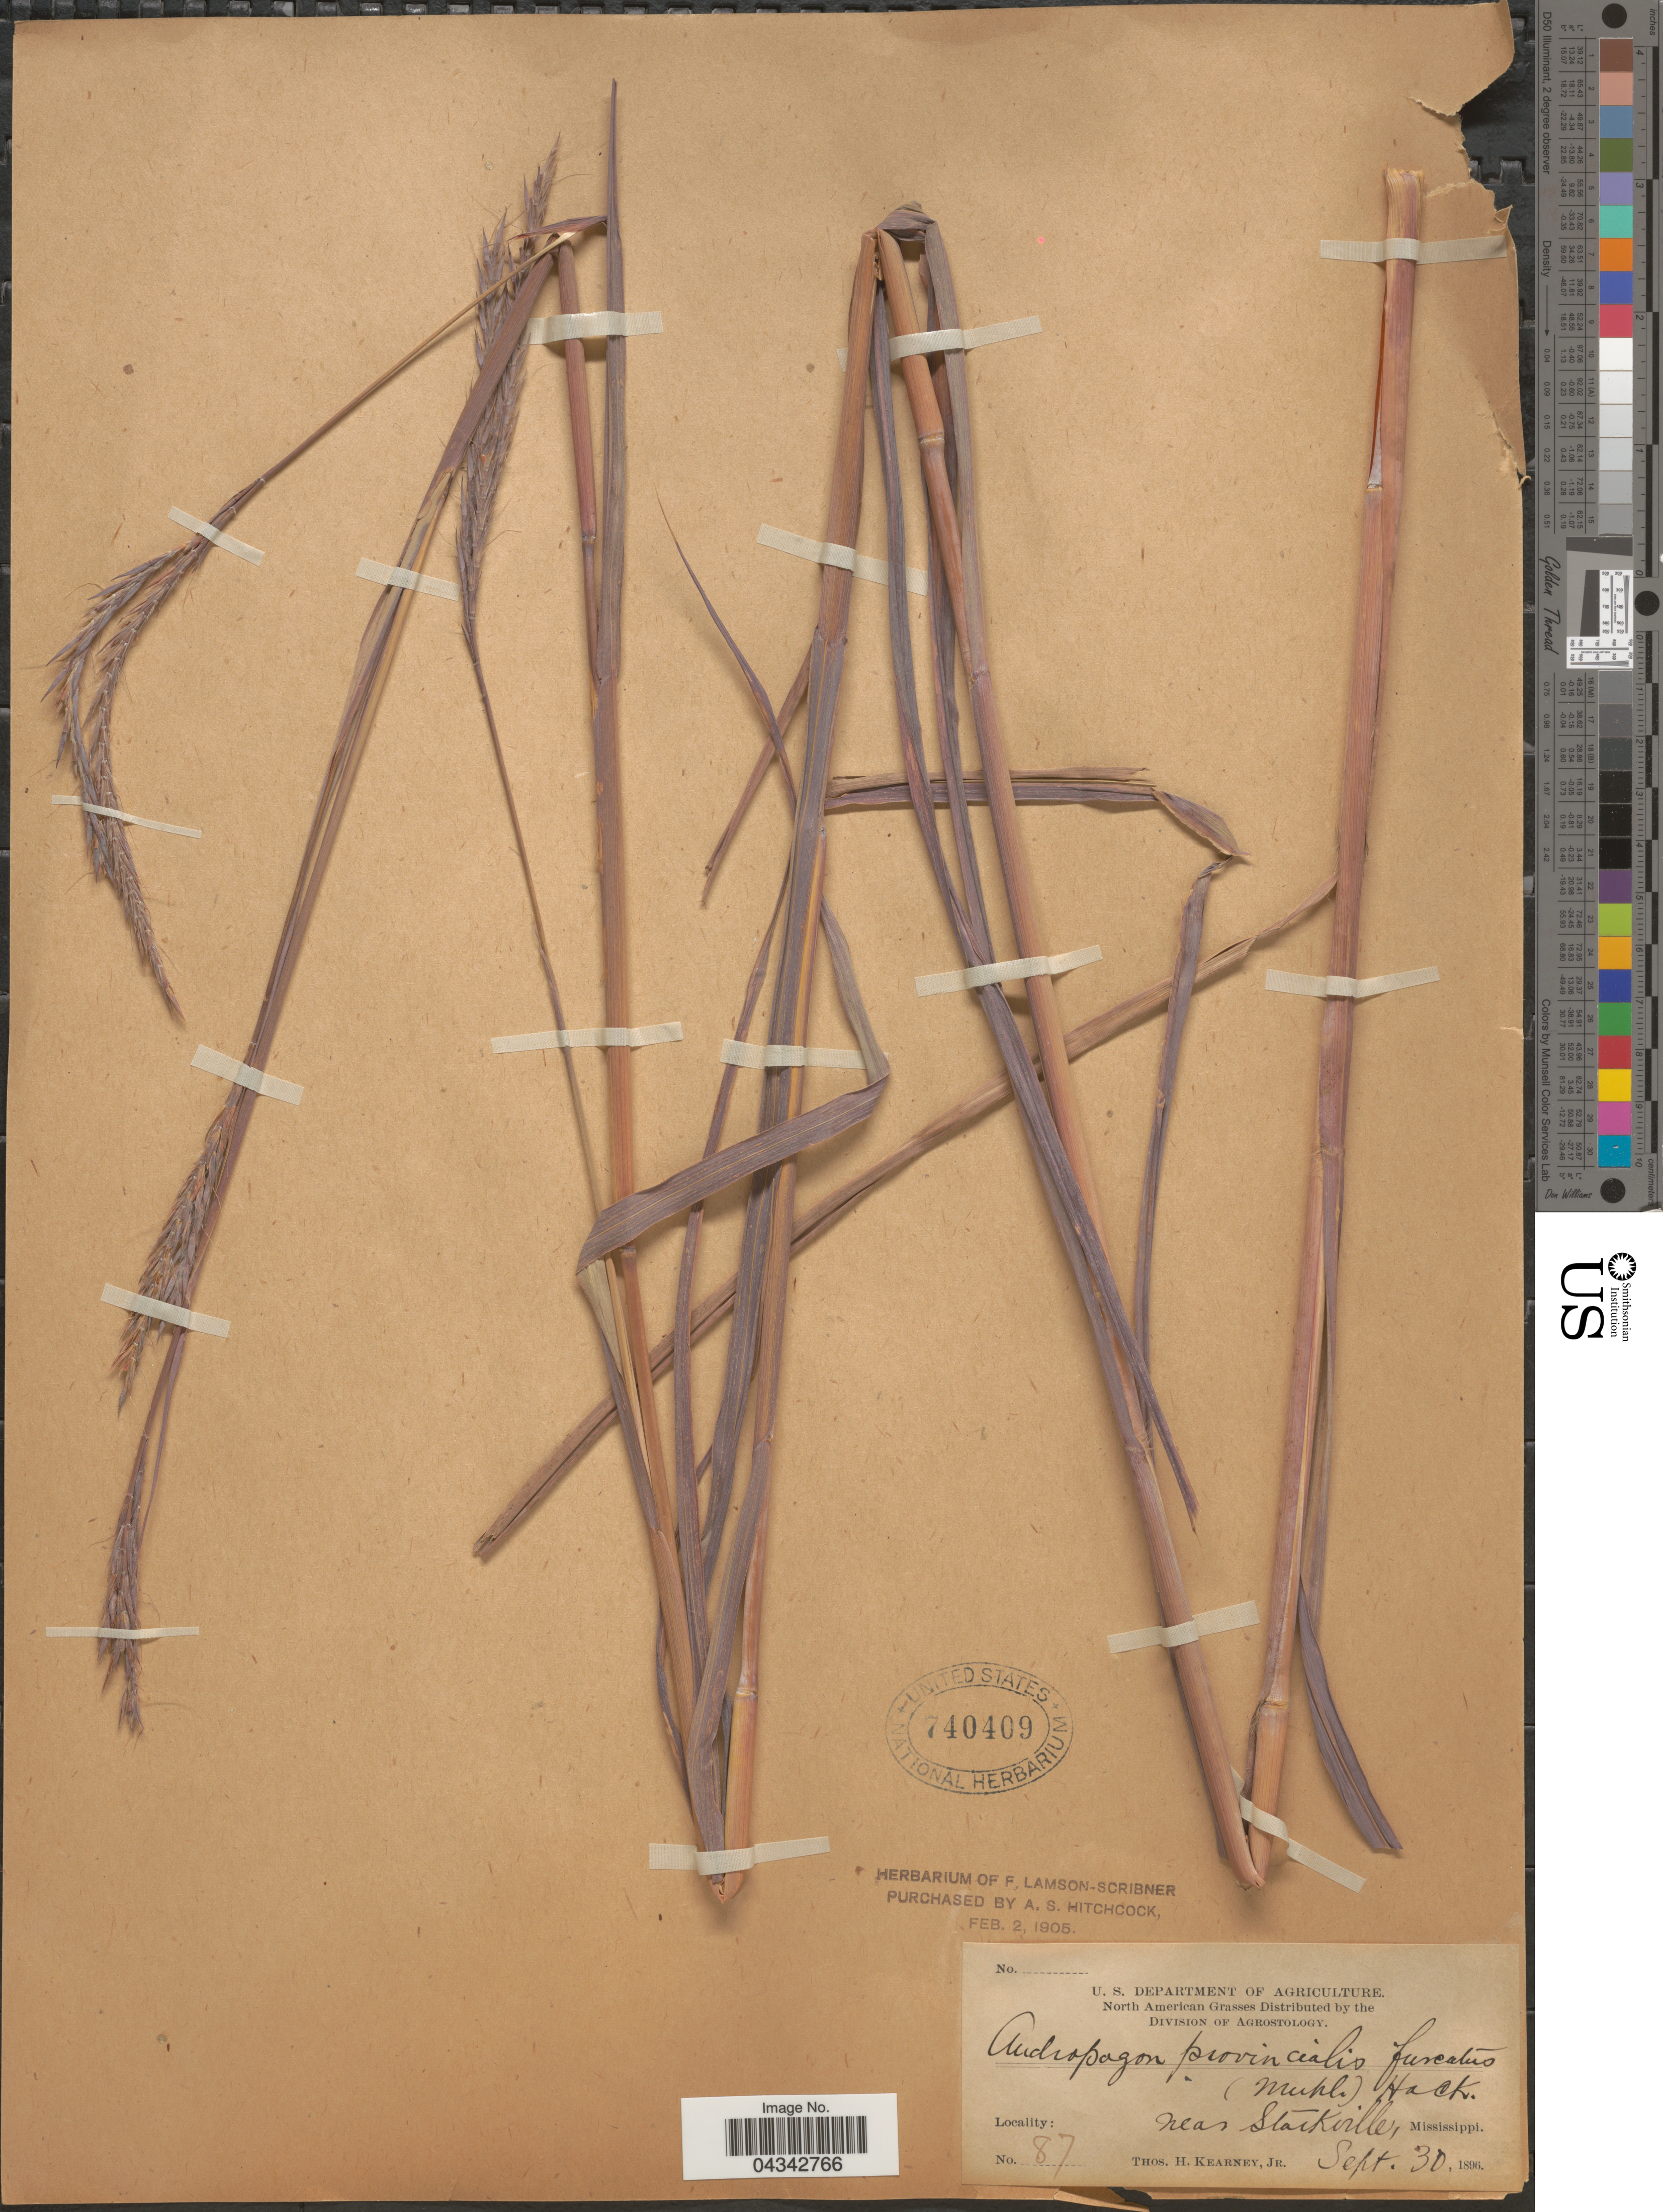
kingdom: Plantae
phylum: Tracheophyta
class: Liliopsida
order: Poales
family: Poaceae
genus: Andropogon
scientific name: Andropogon gerardii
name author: Vitman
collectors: T. H. Kearney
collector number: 87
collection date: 1896-09-30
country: United States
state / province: Mississippi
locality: Near Starkville.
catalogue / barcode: US 740409